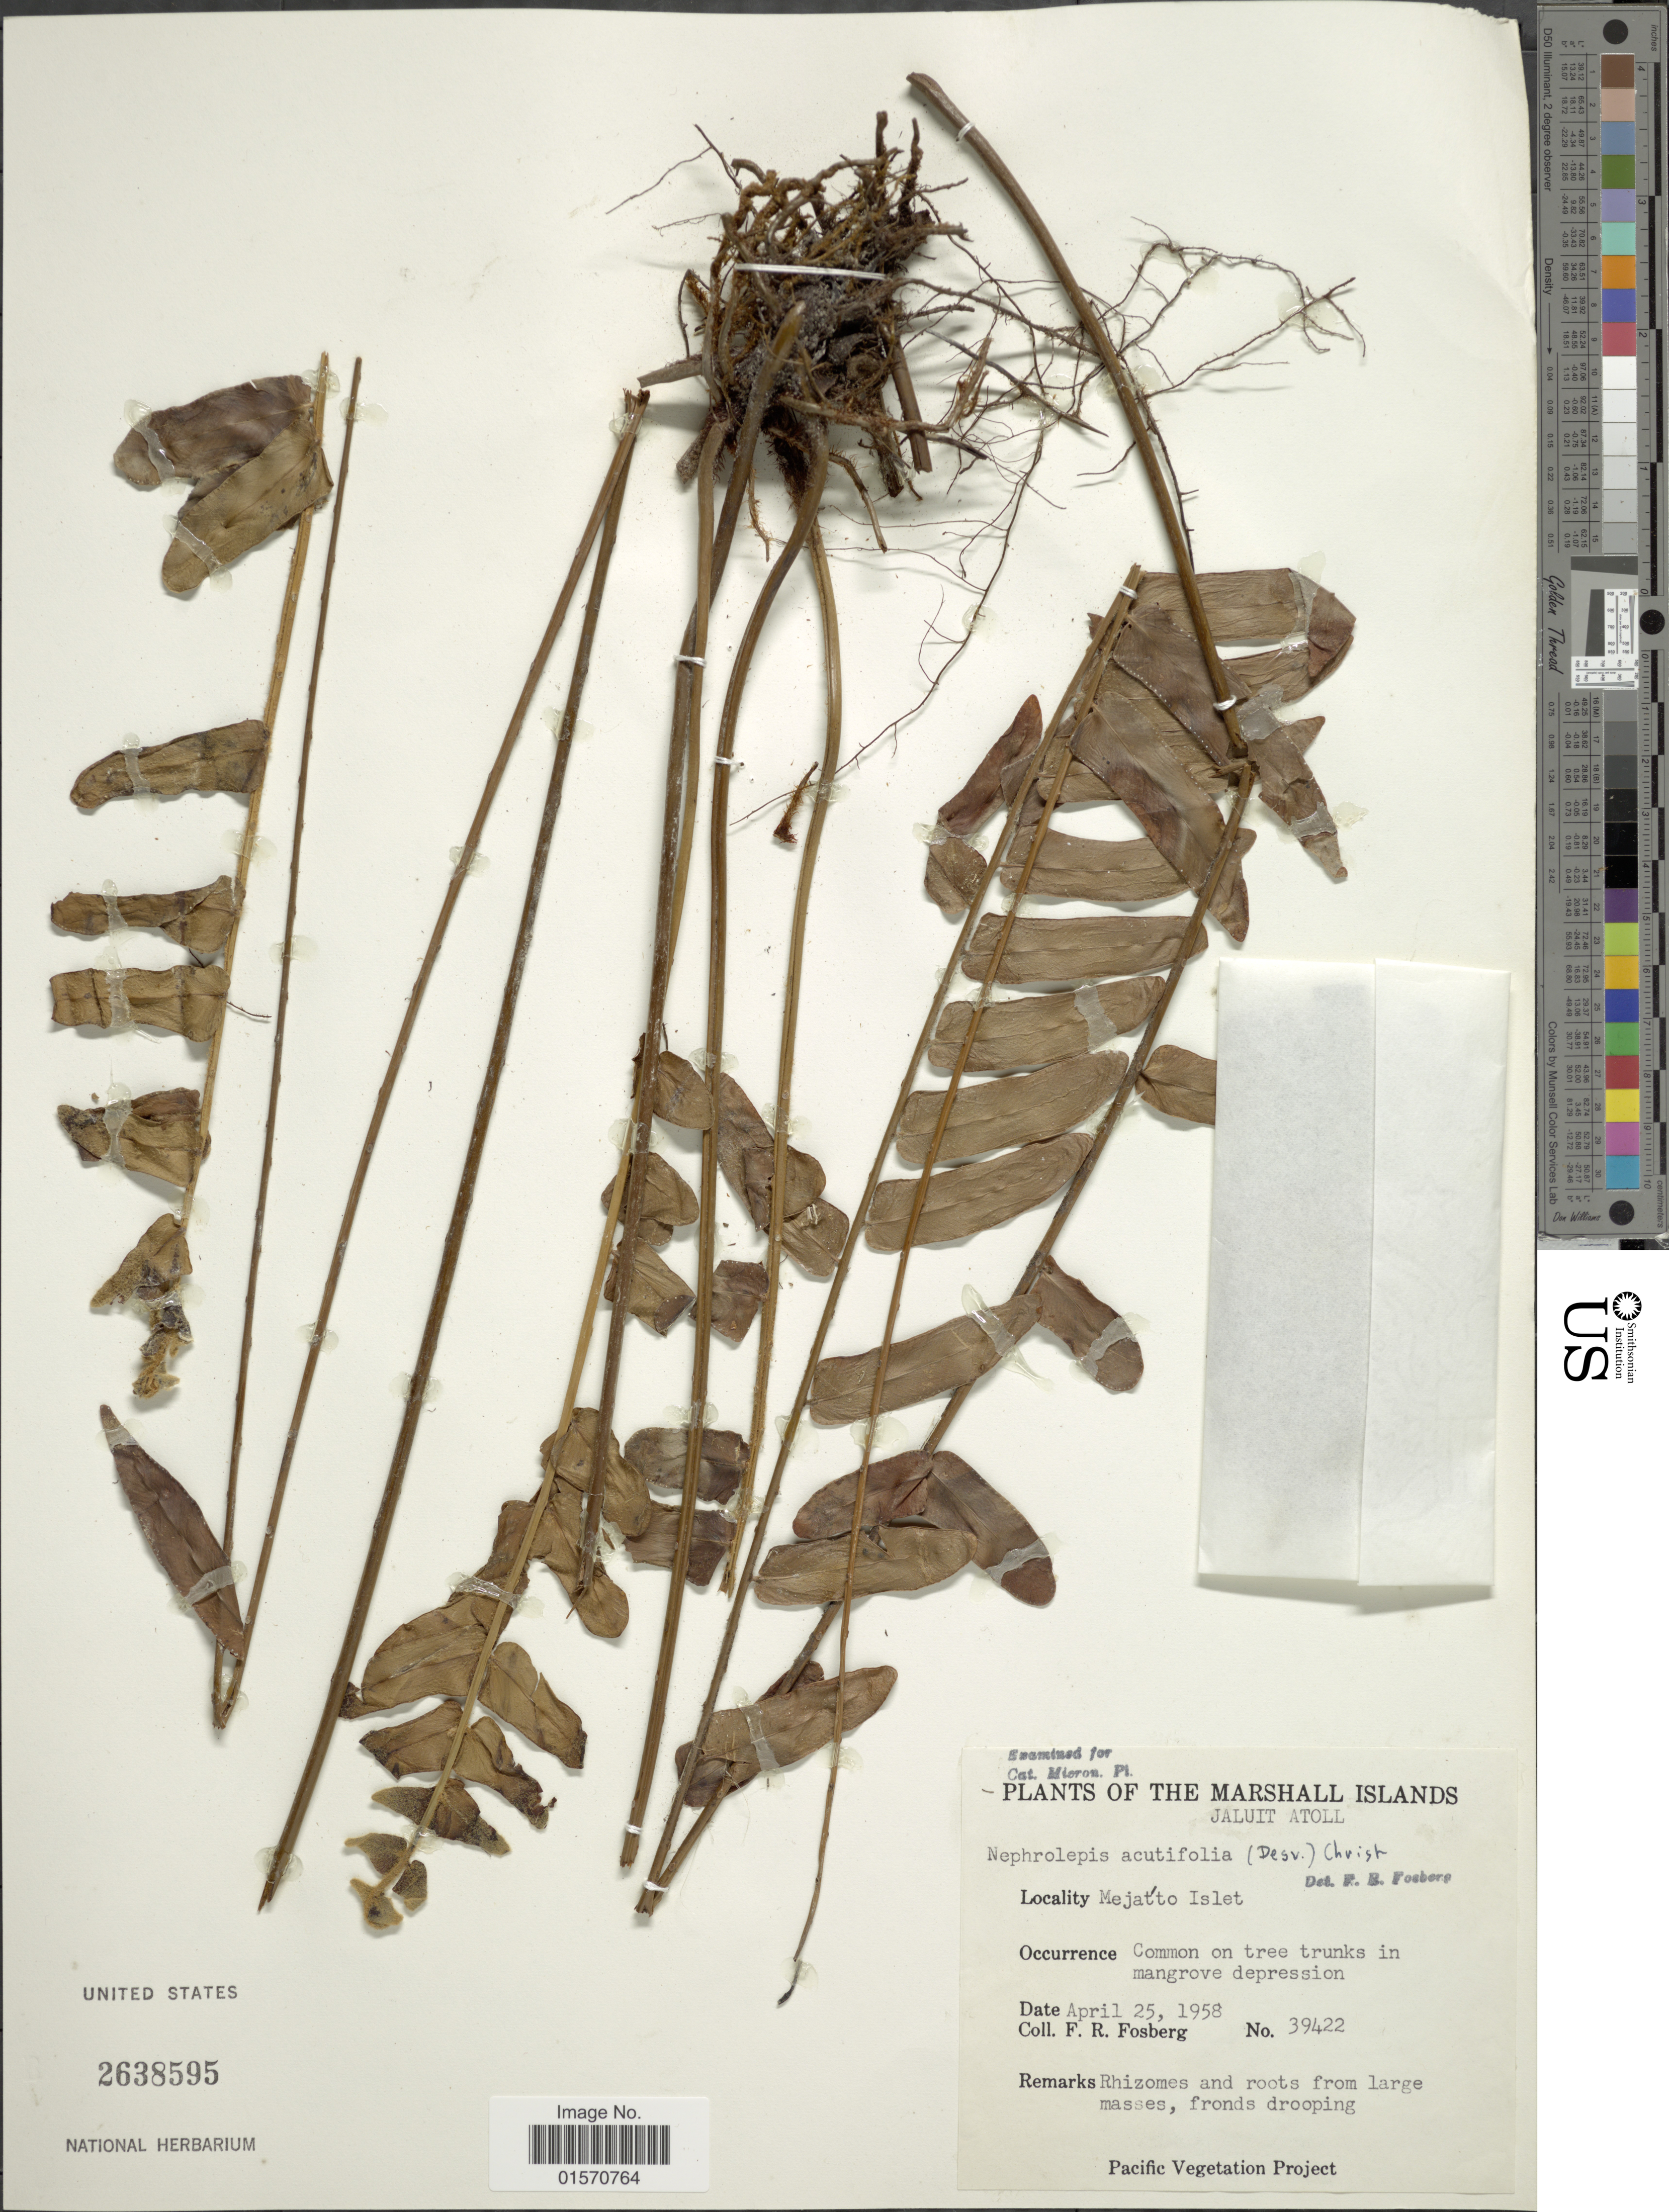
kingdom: Plantae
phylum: Tracheophyta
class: Polypodiopsida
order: Polypodiales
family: Nephrolepidaceae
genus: Nephrolepis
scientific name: Nephrolepis acutifolia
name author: (Desv.) Chr.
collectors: F. R. Fosberg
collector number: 39422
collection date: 1958-04-25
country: Marshall Islands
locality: Jaluit Atoll. Mejátto Islet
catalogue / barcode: US 2638595